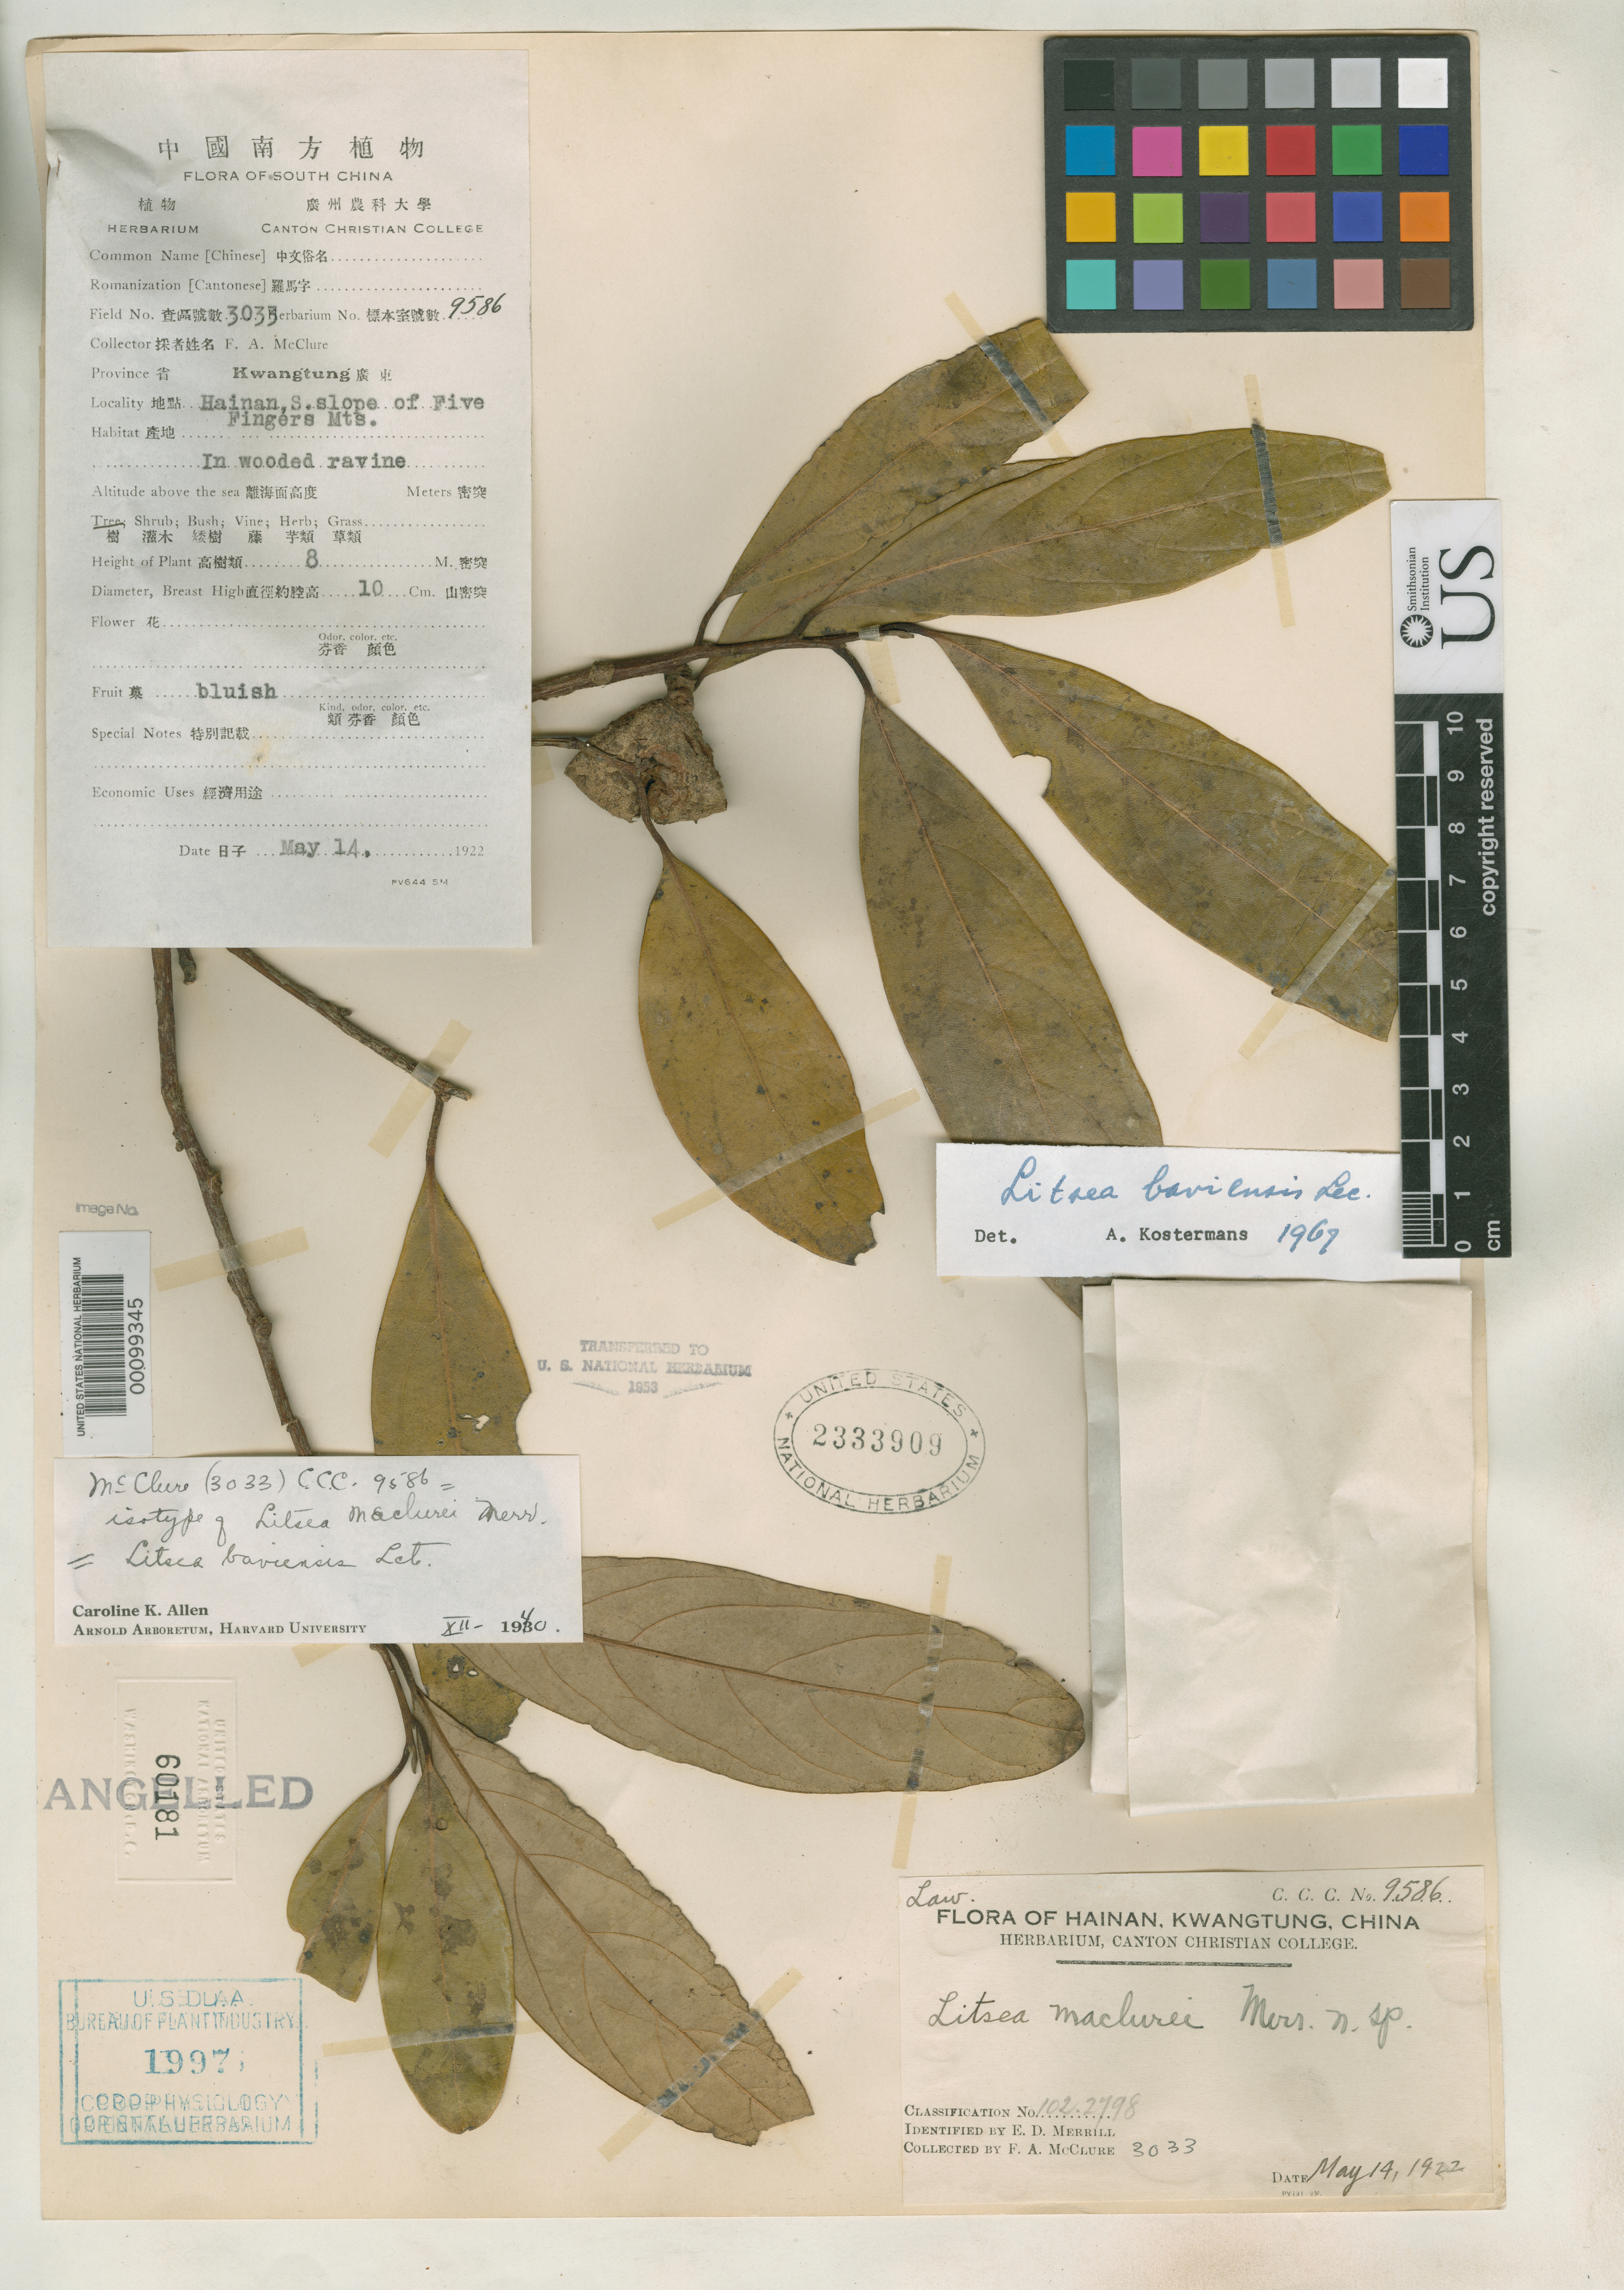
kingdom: Plantae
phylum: Tracheophyta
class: Magnoliopsida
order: Laurales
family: Lauraceae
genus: Litsea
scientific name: Litsea maclurei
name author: Merr.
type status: Isotype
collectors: F. A. McClure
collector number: C.C.C. 9586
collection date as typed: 14 May 1922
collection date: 1922-05-14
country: China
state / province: Hainan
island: Hainan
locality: Five Finger Mt.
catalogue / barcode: US 2333909